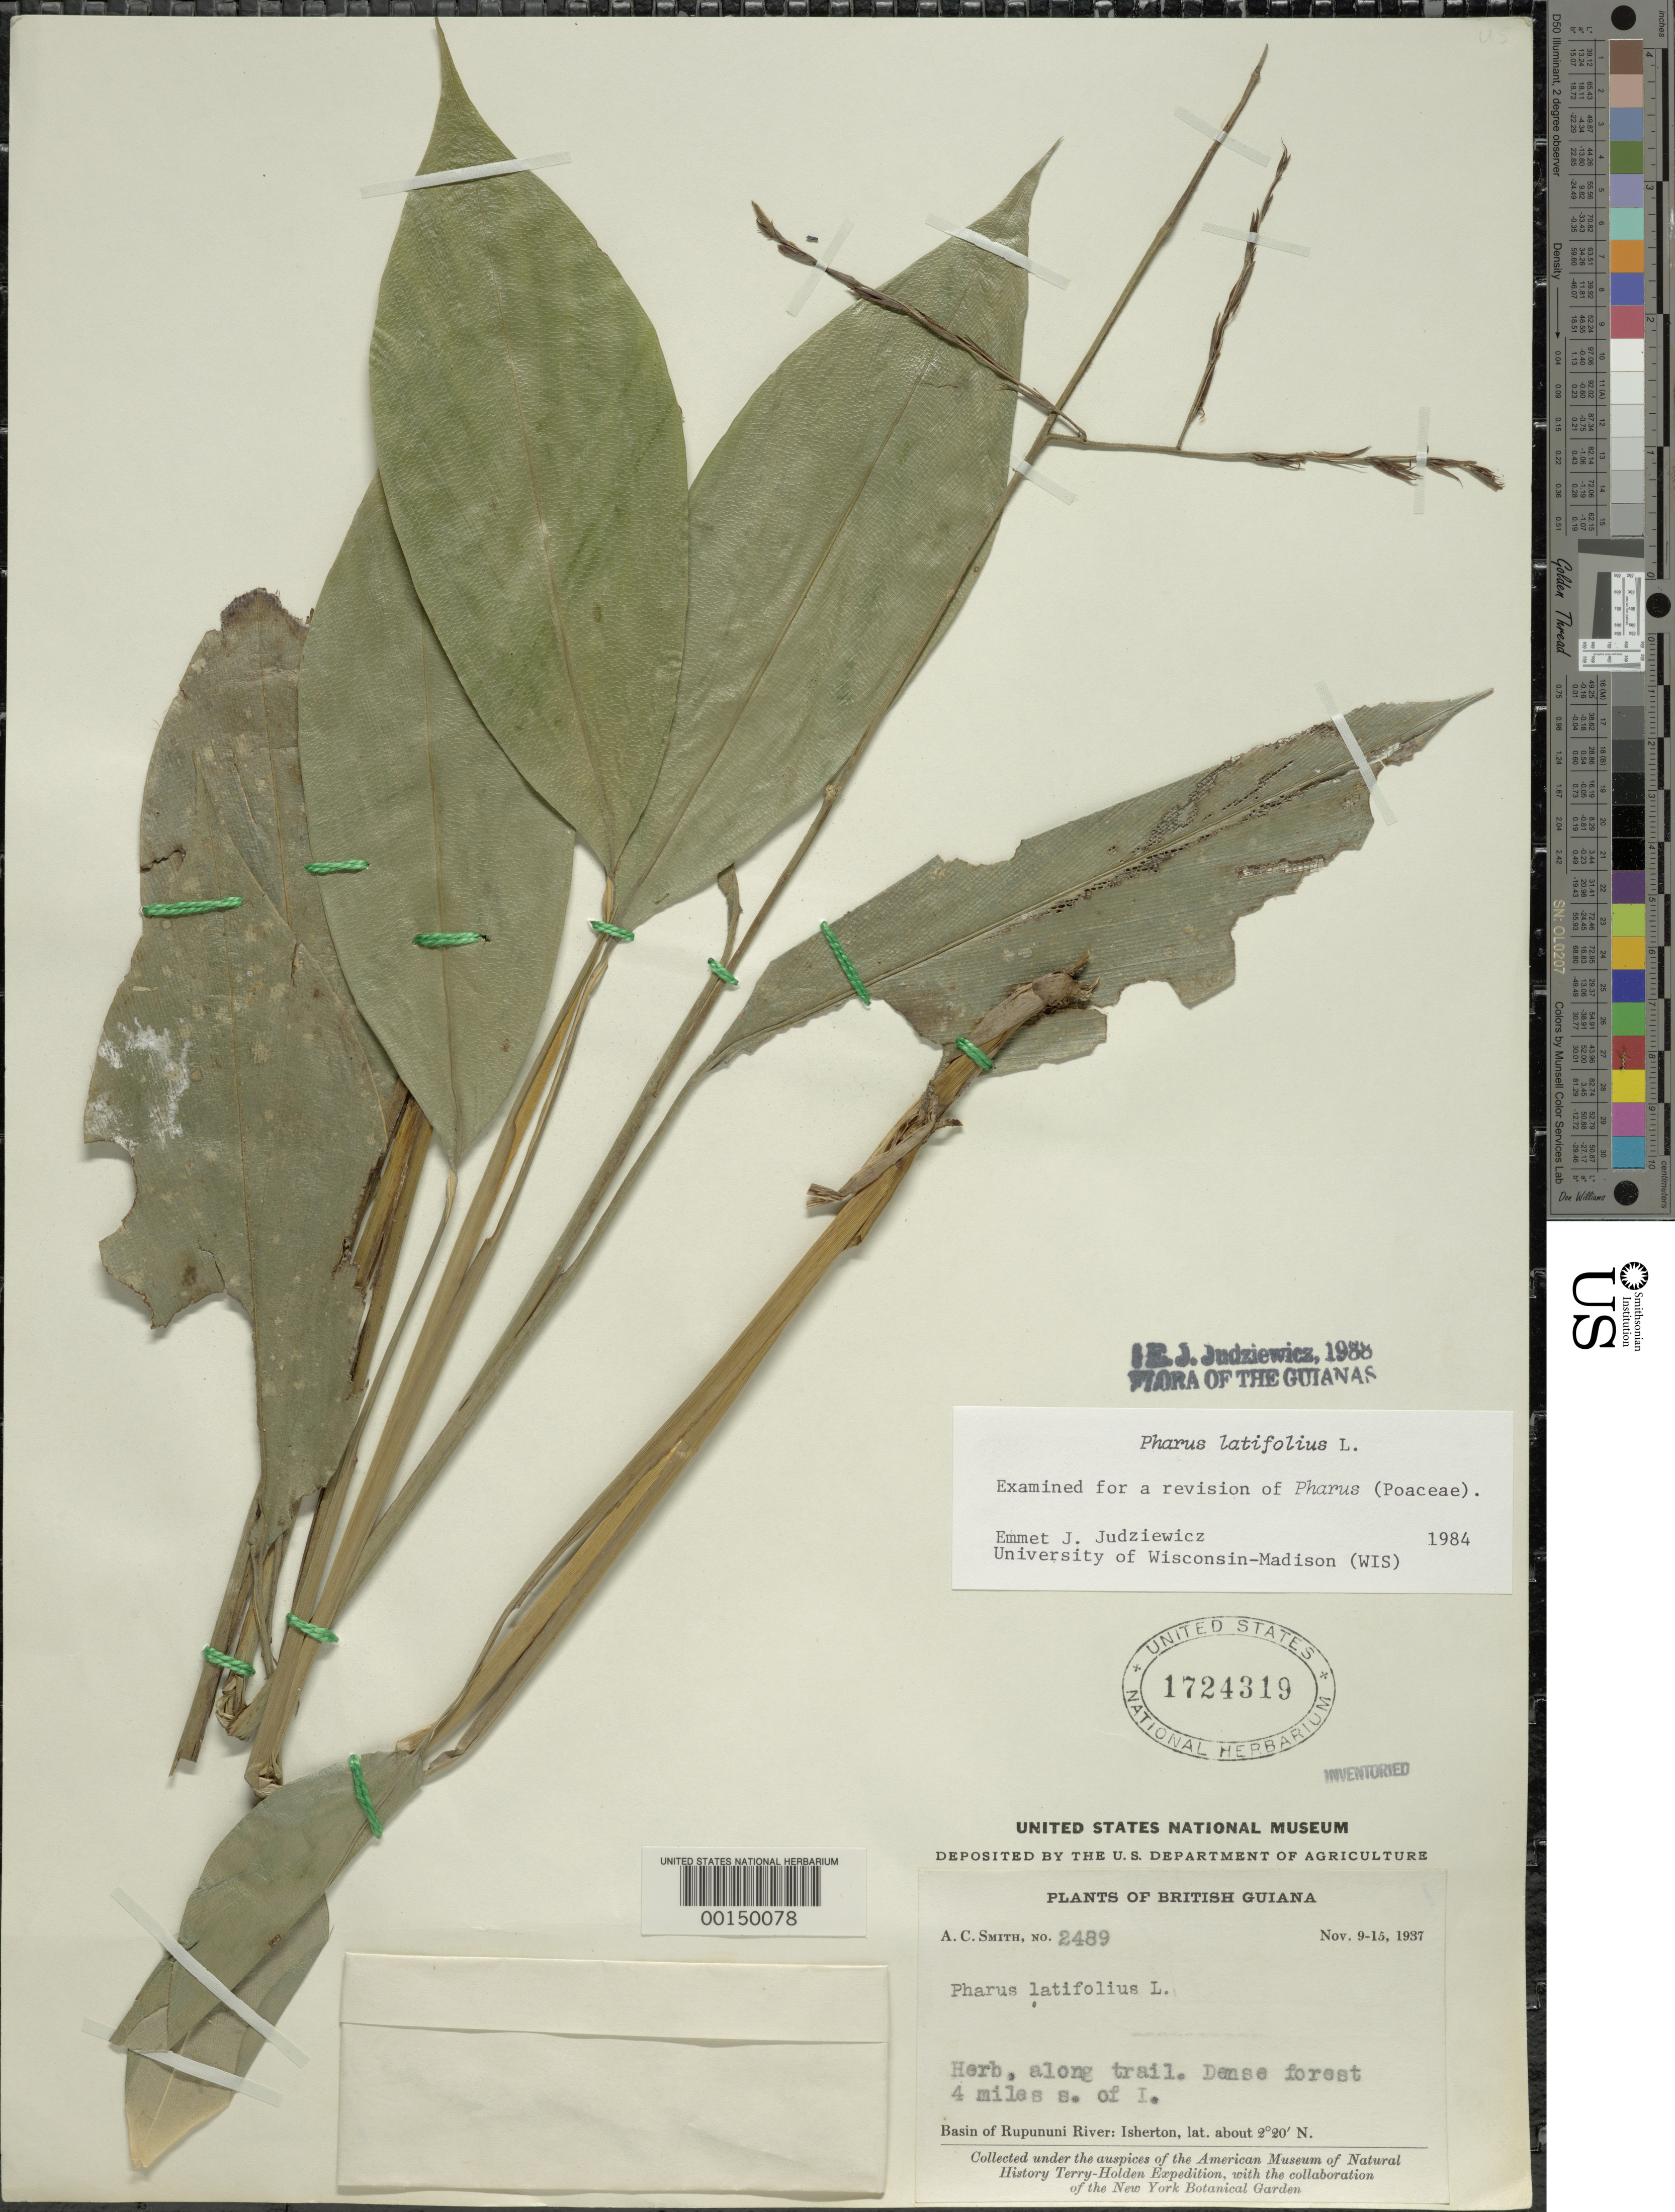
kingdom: Plantae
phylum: Tracheophyta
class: Liliopsida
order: Poales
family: Poaceae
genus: Pharus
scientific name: Pharus latifolius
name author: L.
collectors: A. C. Smith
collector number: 2489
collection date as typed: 09 Nov 1937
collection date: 1937-11-09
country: Guyana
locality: Isherton, rupununi river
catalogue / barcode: US 1724319